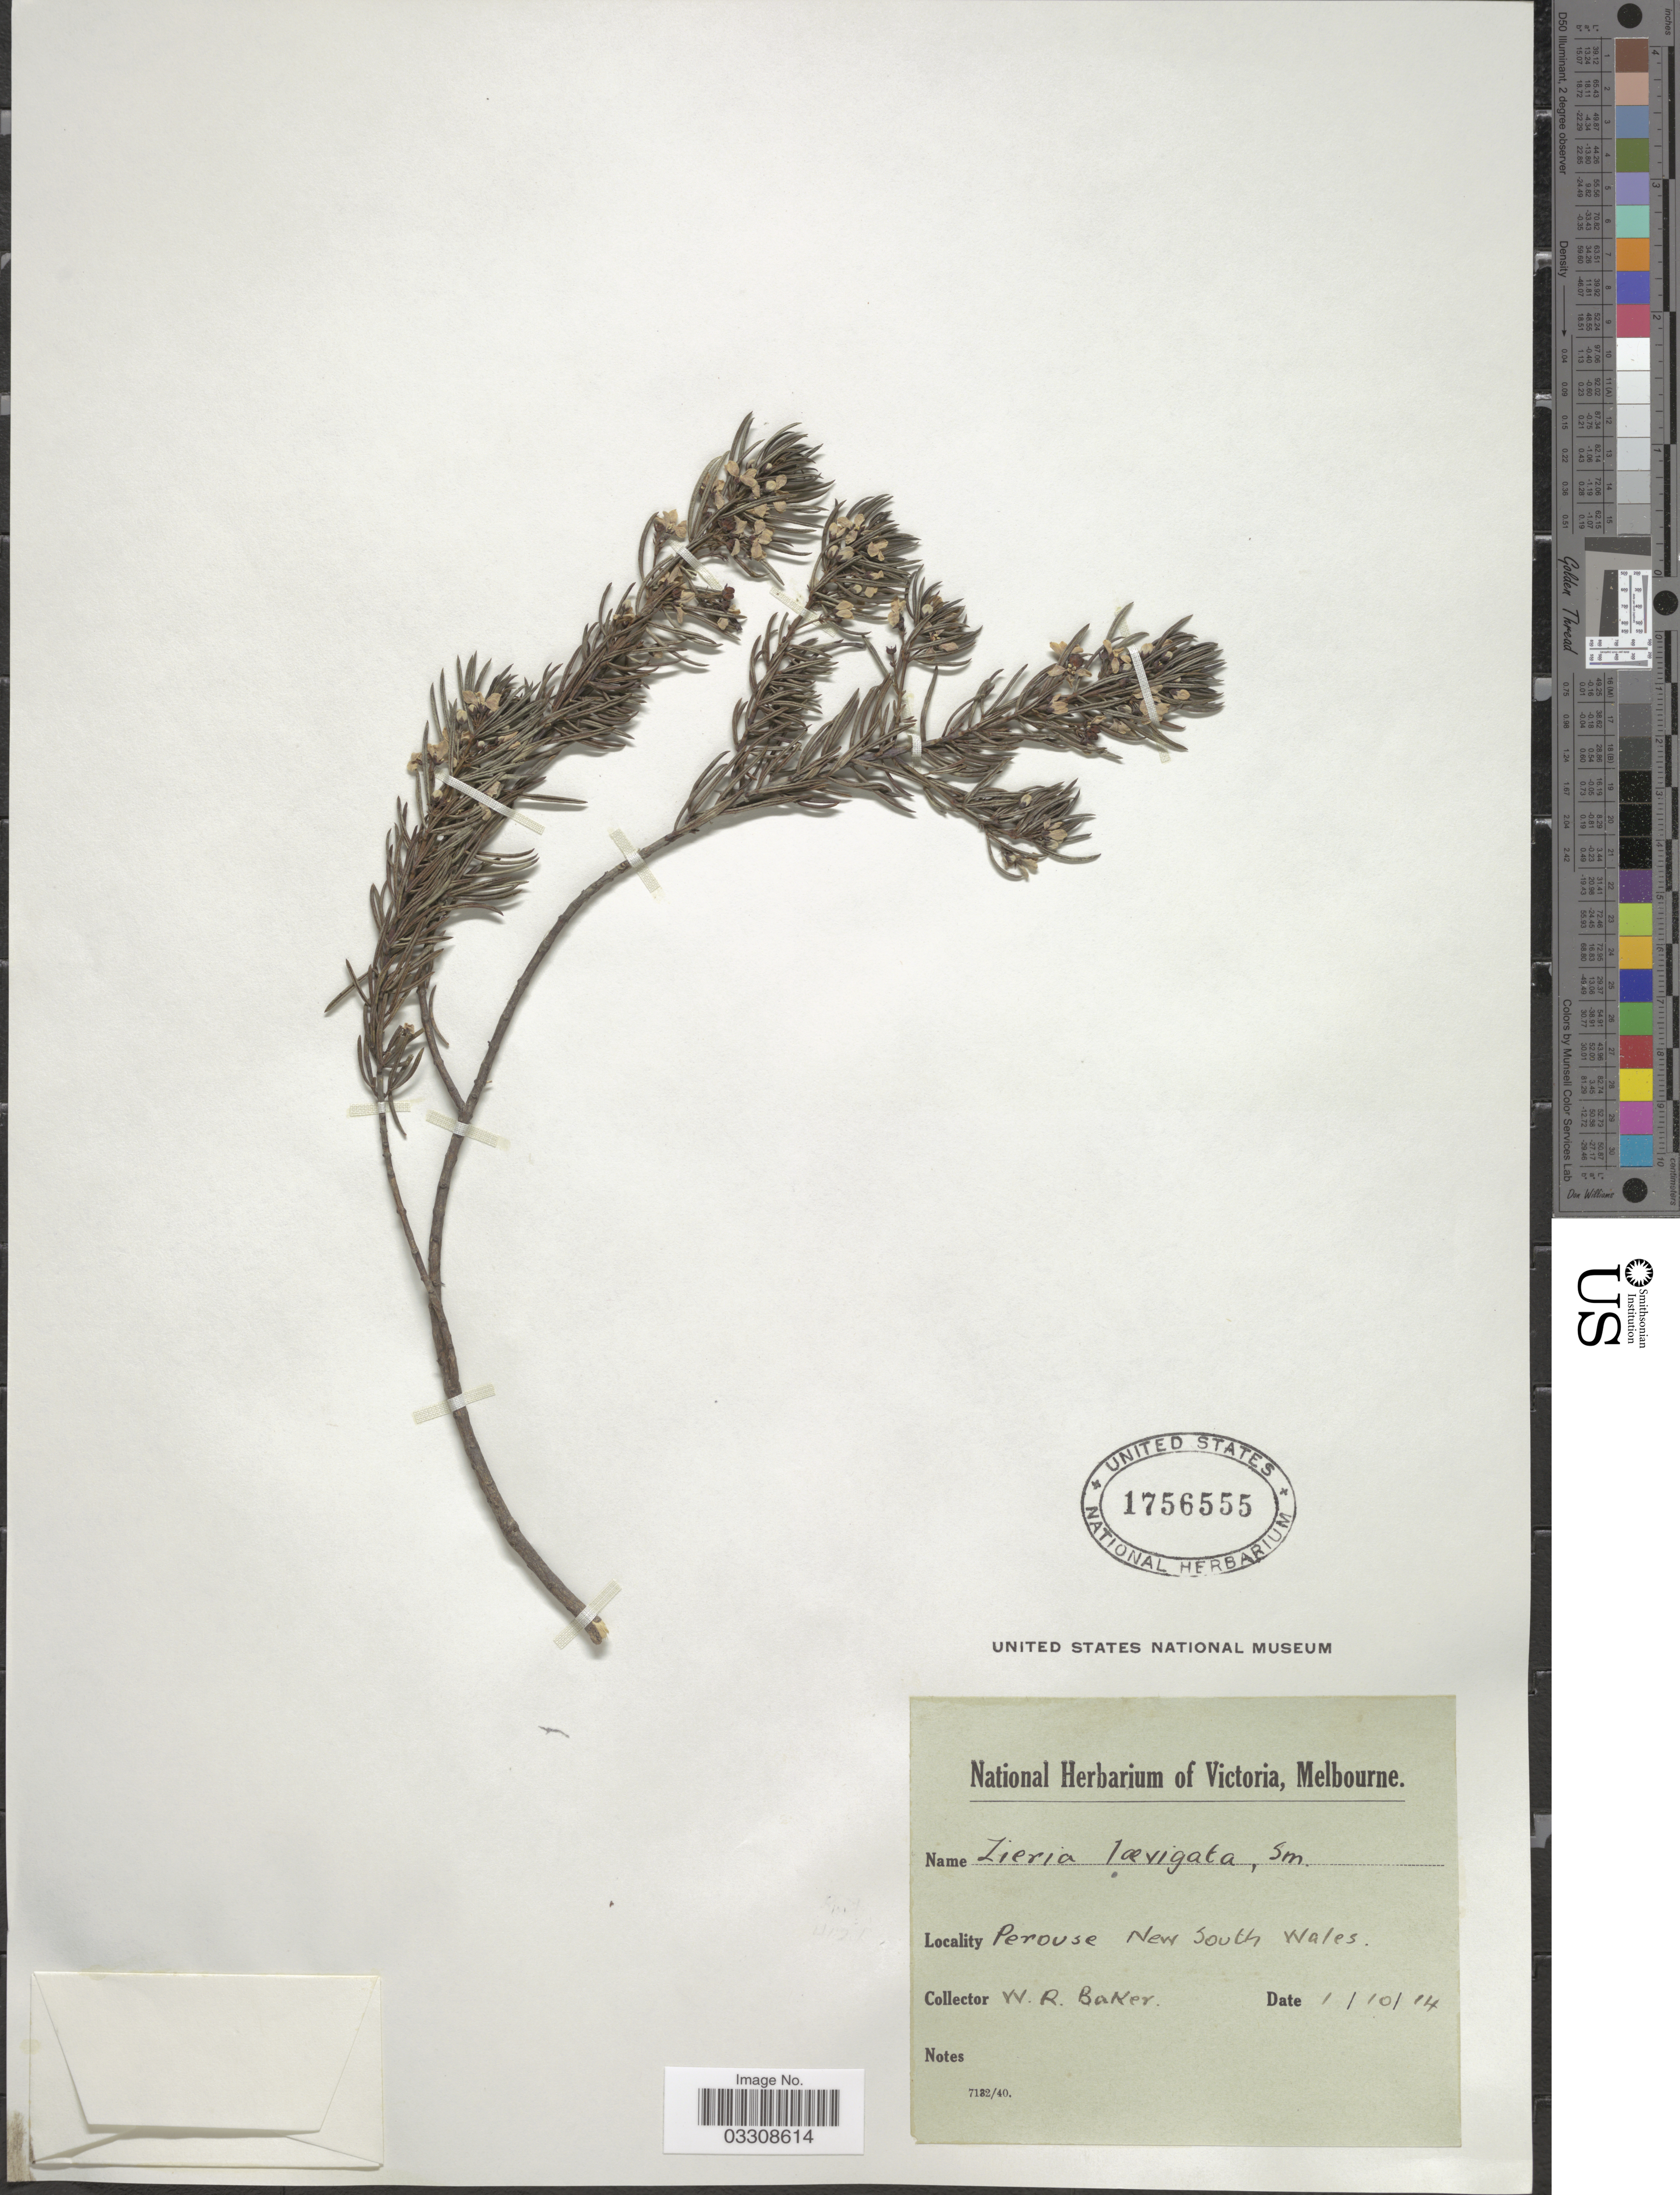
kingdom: Plantae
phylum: Tracheophyta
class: Magnoliopsida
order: Sapindales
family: Rutaceae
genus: Zieria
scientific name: Zieria laevigata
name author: Sm.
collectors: W. Baker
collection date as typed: Transcribed d/m/y: 1/10/14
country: Australia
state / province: New South Wales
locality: Perouse.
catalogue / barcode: US 1756555